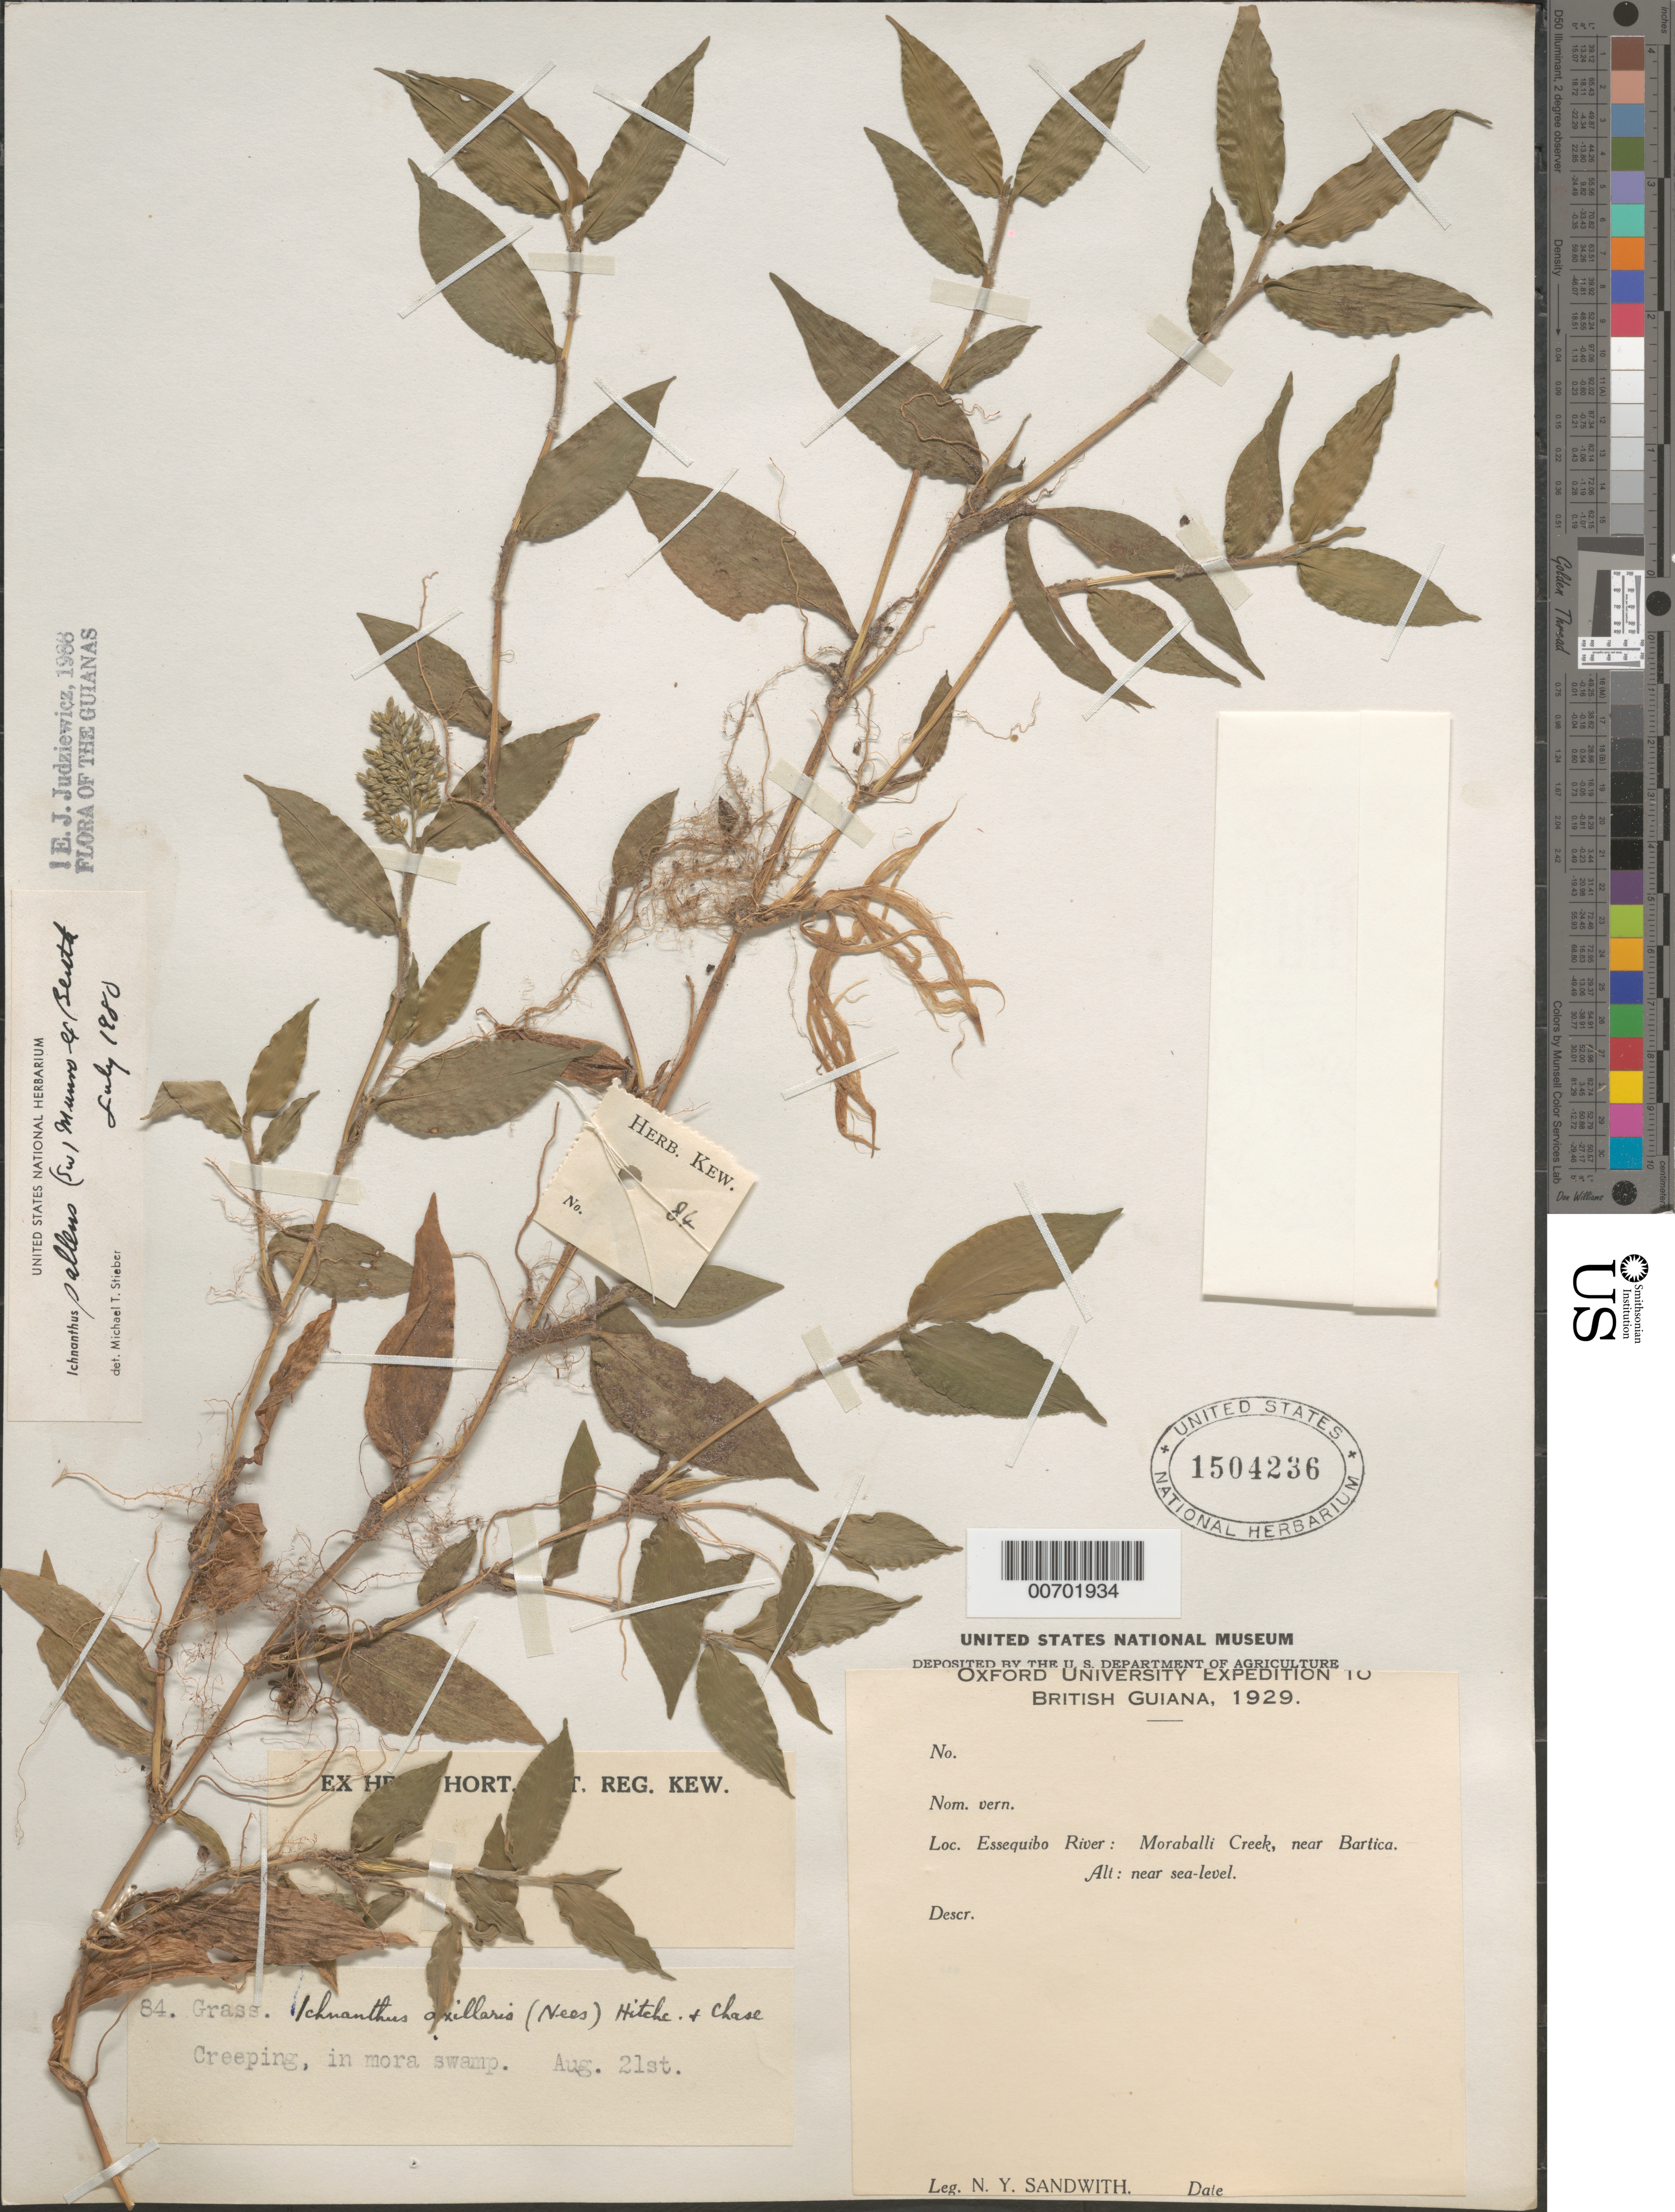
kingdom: Plantae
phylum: Tracheophyta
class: Liliopsida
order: Poales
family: Poaceae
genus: Ichnanthus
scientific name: Ichnanthus pallens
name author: (Sw.) Munro ex Benth.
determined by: Judziewicz, E. J.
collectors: N. Y. Sandwith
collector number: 84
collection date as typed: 21-Aug-29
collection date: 1929-08-21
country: Guyana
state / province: U. Demerara-Berbice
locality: Moraballi Creek, Essequibo R., near Bartica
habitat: Mora swamp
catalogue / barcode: US 1504236